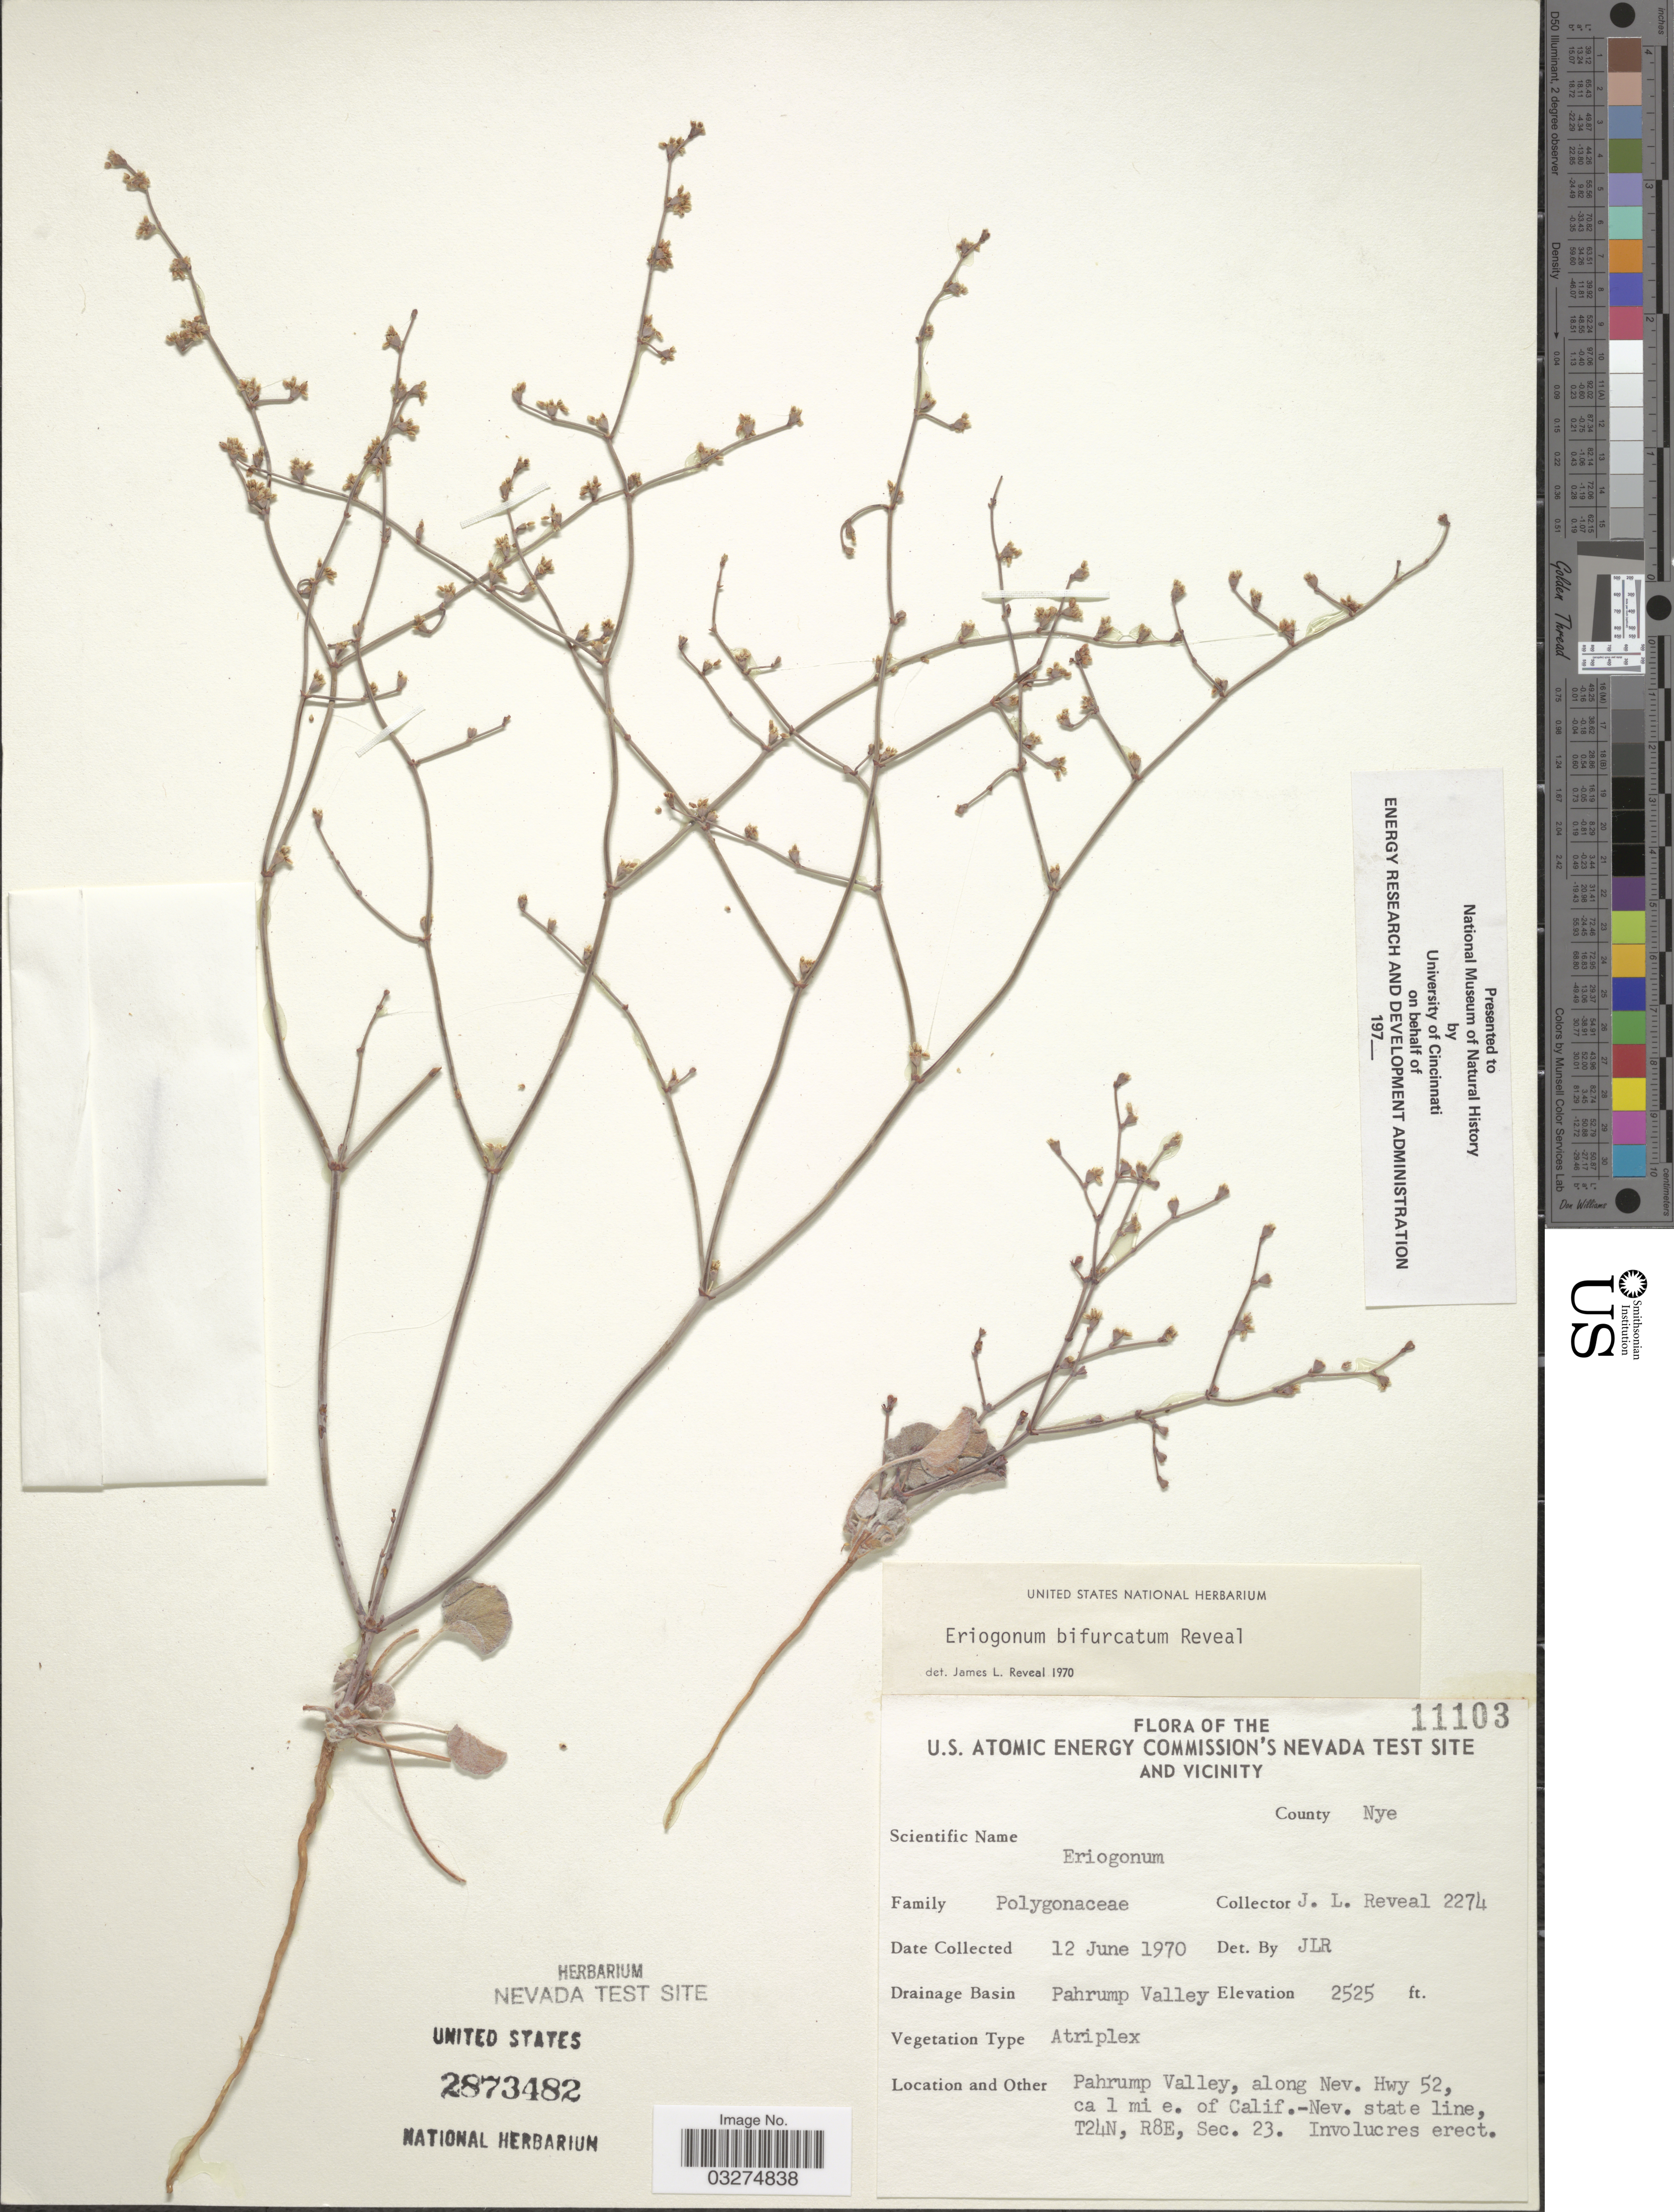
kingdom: Plantae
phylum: Tracheophyta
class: Magnoliopsida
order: Caryophyllales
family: Polygonaceae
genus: Eriogonum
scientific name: Eriogonum bifurcatum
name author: Reveal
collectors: J. L. Reveal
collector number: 11103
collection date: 1970-06-12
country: United States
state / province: Nevada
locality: U.S. Atomic Energy Commission's Nevada Test Site and Vicinity. County Nye. Drainage Basin Pahrump Valley. Pahrump Valley, along Nev. Hwy 52, ca 1 mi e. of Calif.-Nev. state line, T24N, R8E, Sec. 23.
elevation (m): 770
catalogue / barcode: US 2873482